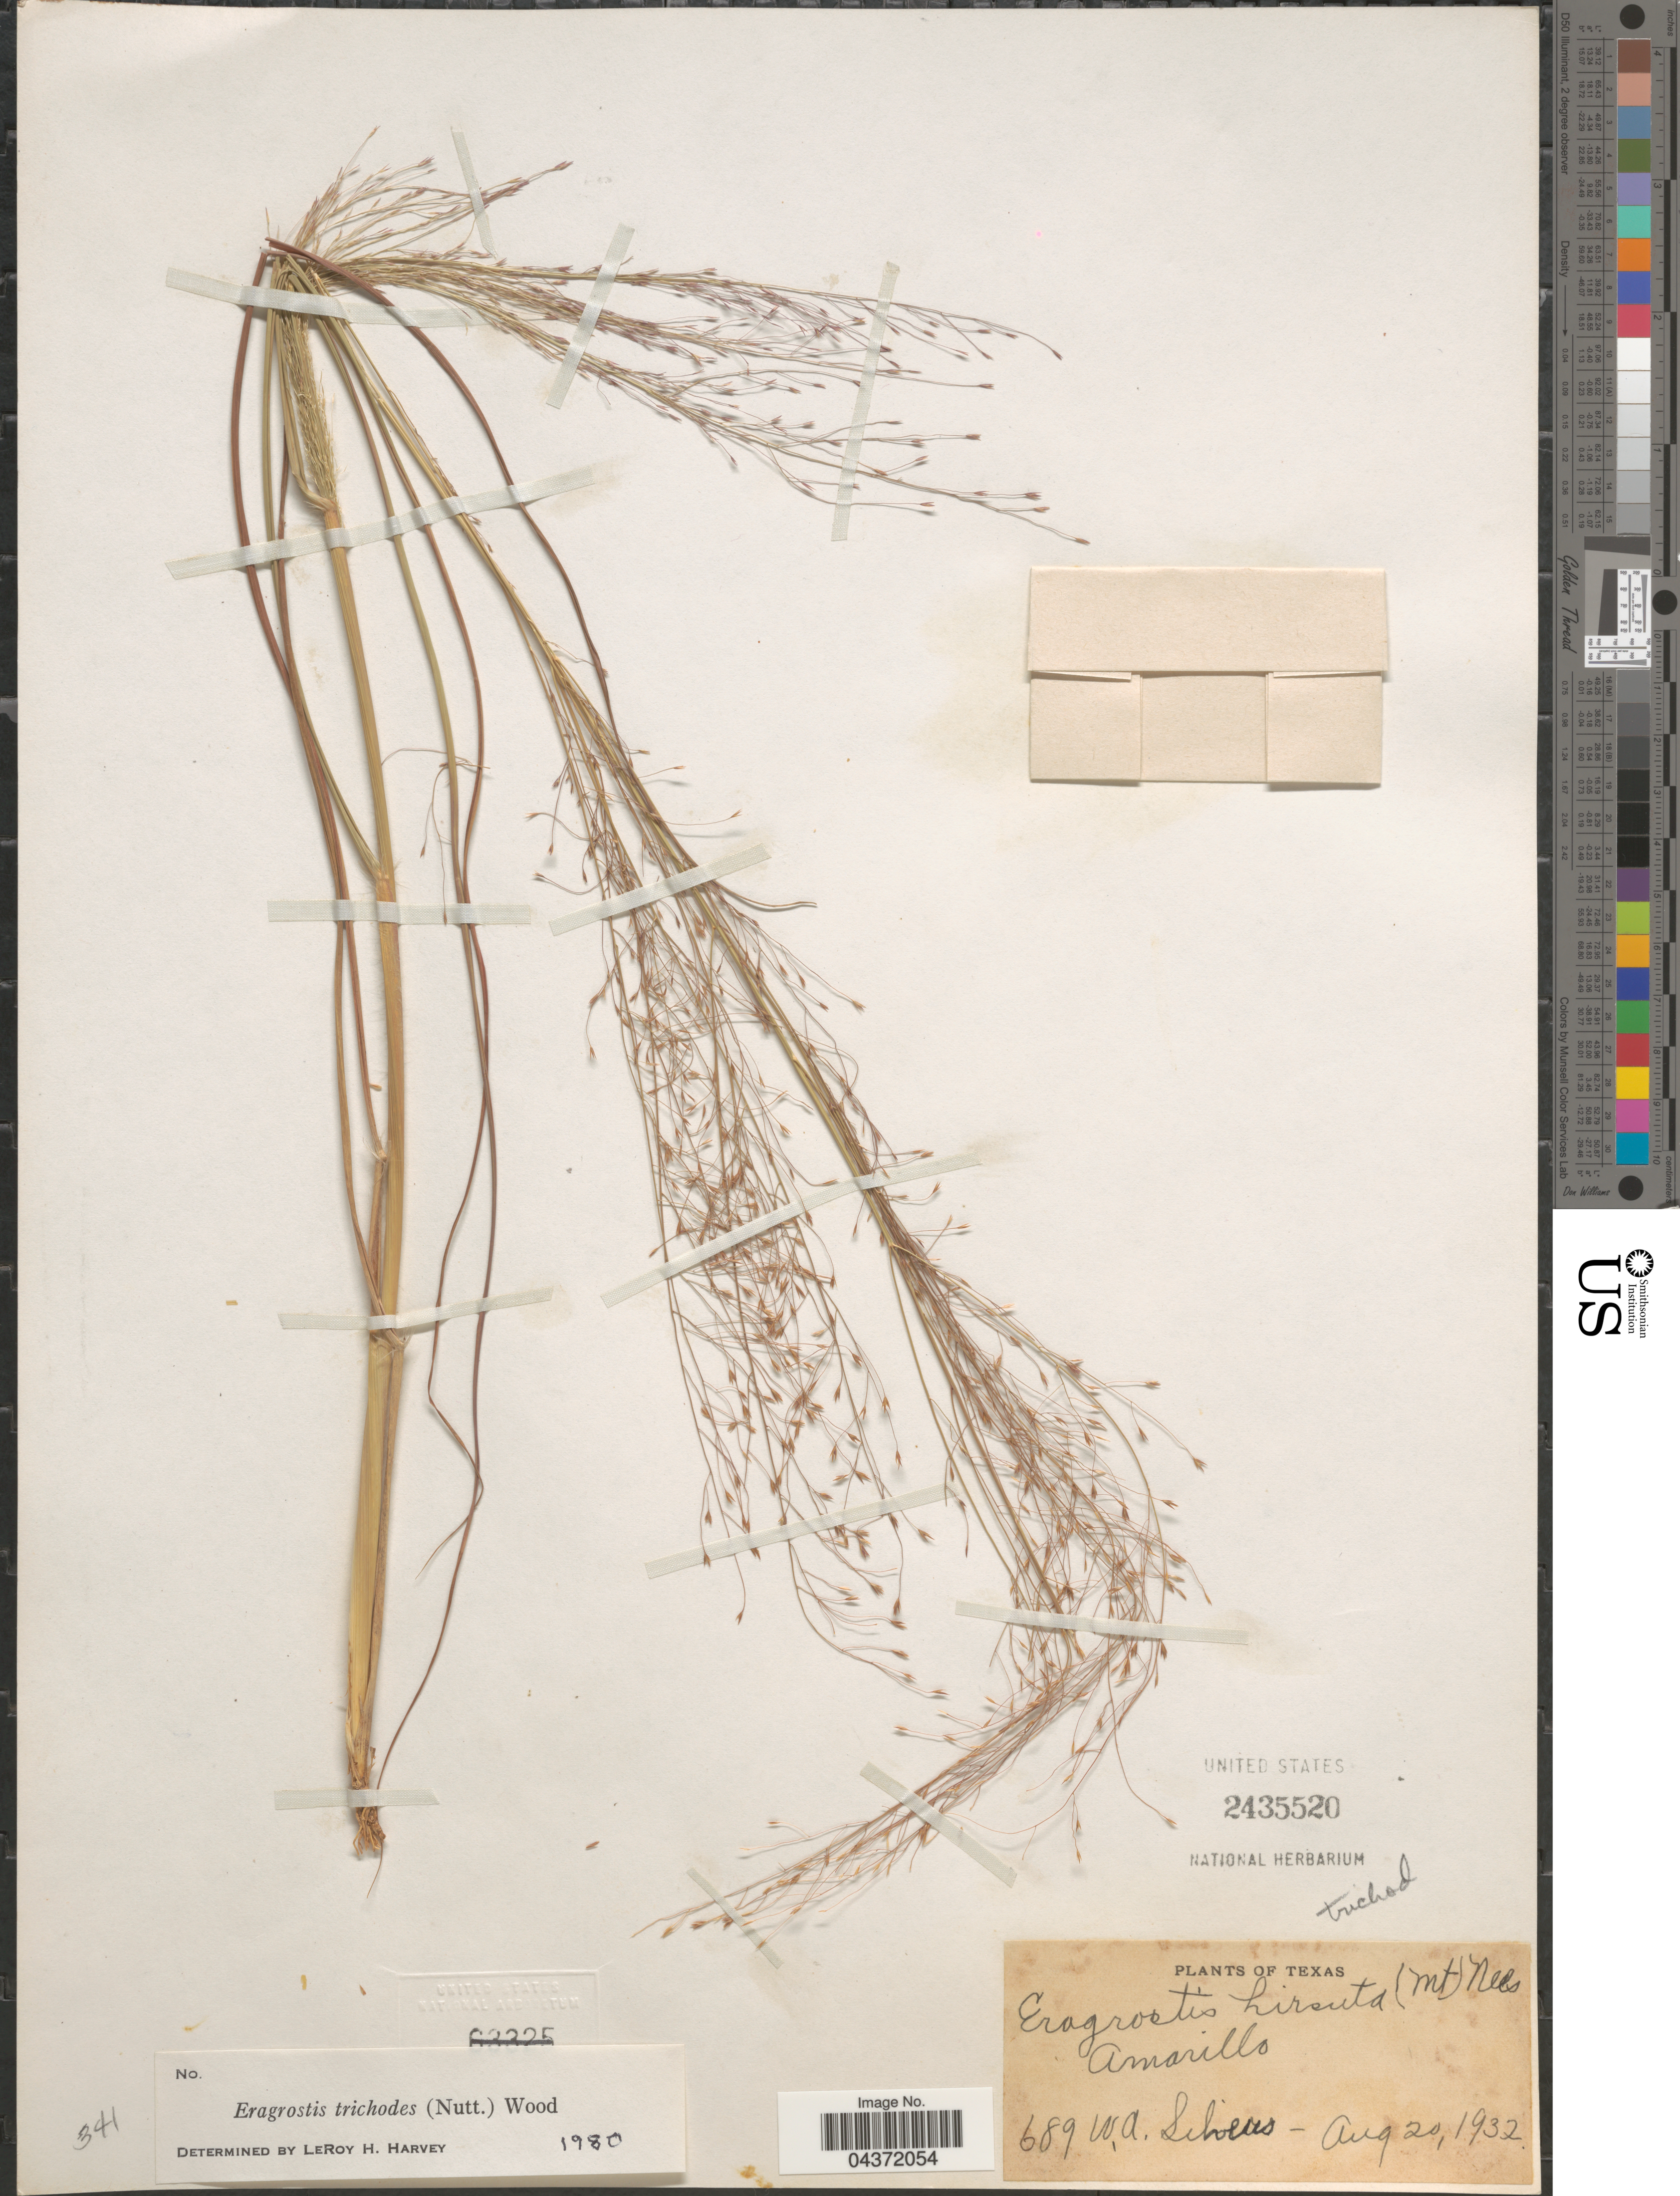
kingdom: Plantae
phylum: Tracheophyta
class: Liliopsida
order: Poales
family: Poaceae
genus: Eragrostis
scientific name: Eragrostis trichodes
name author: (Nutt.) Alph. Wood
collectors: W. Silveus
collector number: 689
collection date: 1932-08-20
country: United States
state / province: Texas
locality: Amarillo.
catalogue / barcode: US 2435520